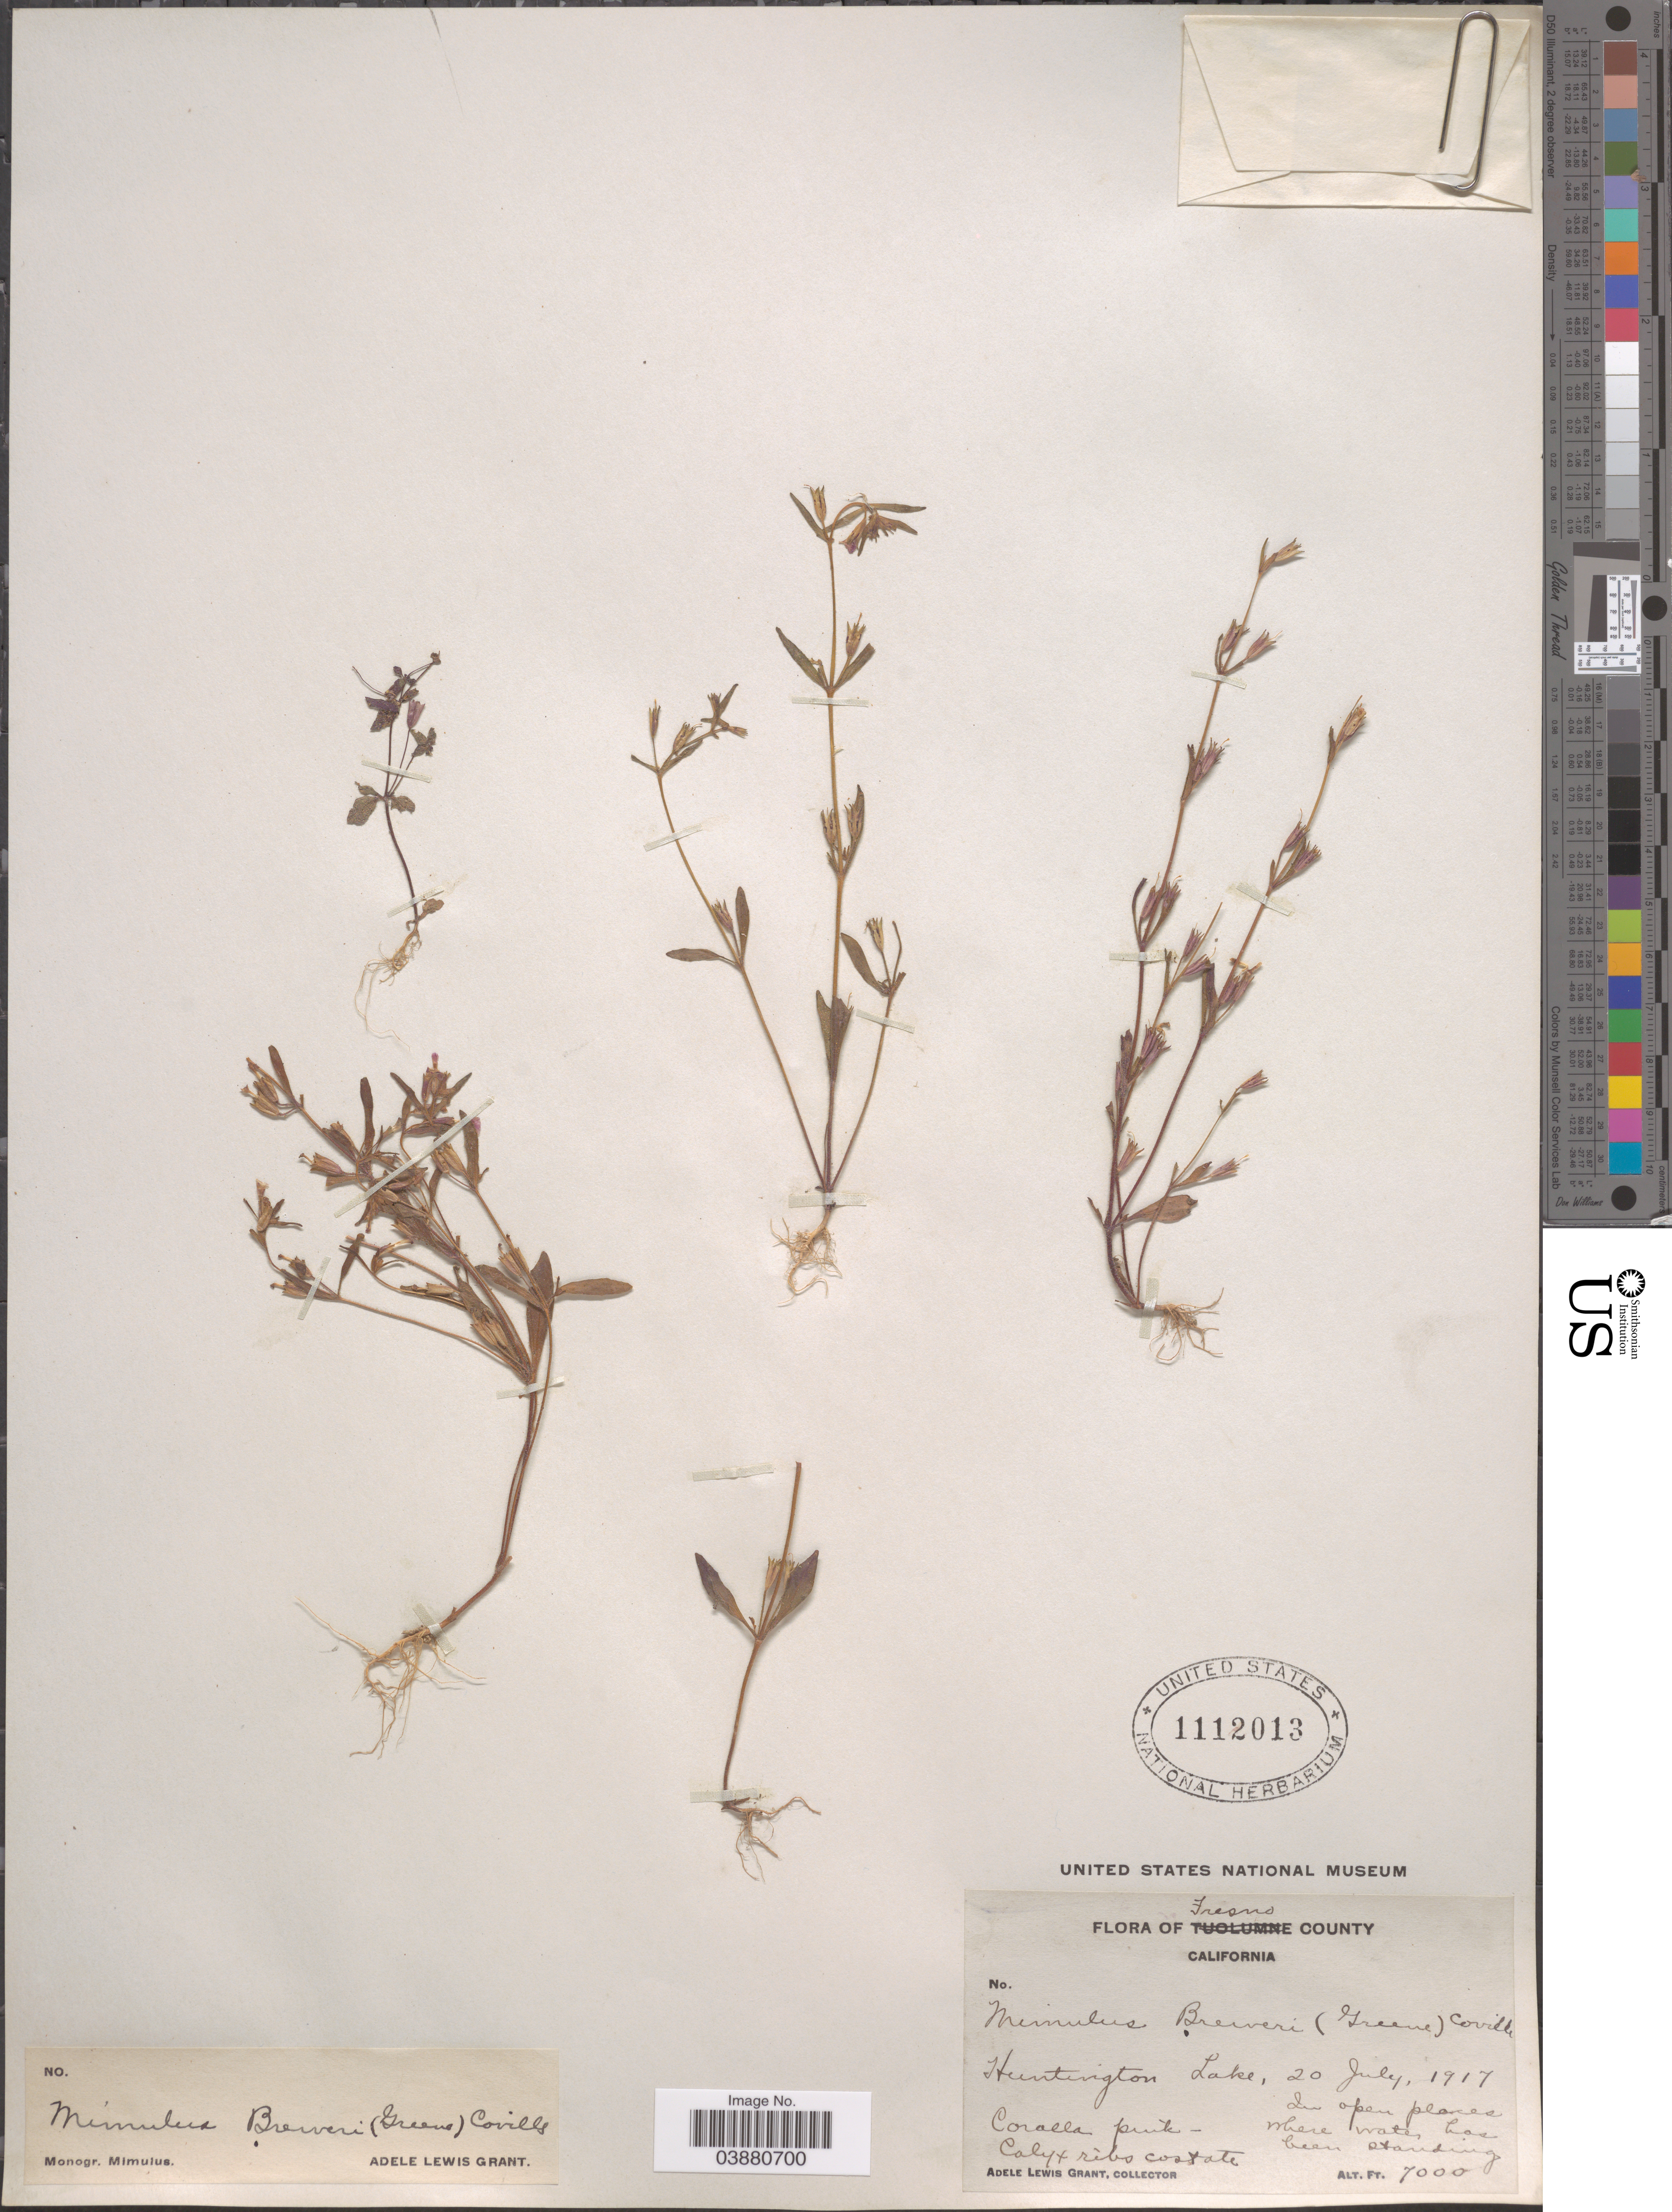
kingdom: Plantae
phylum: Tracheophyta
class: Magnoliopsida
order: Lamiales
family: Phrymaceae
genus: Mimulus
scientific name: Mimulus breweri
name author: (Greene) Coville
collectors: A. L. Grant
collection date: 1917-07-20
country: United States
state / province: California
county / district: Fresno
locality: Fresno County. Huntington Lake.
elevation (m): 2134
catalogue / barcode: US 1112013